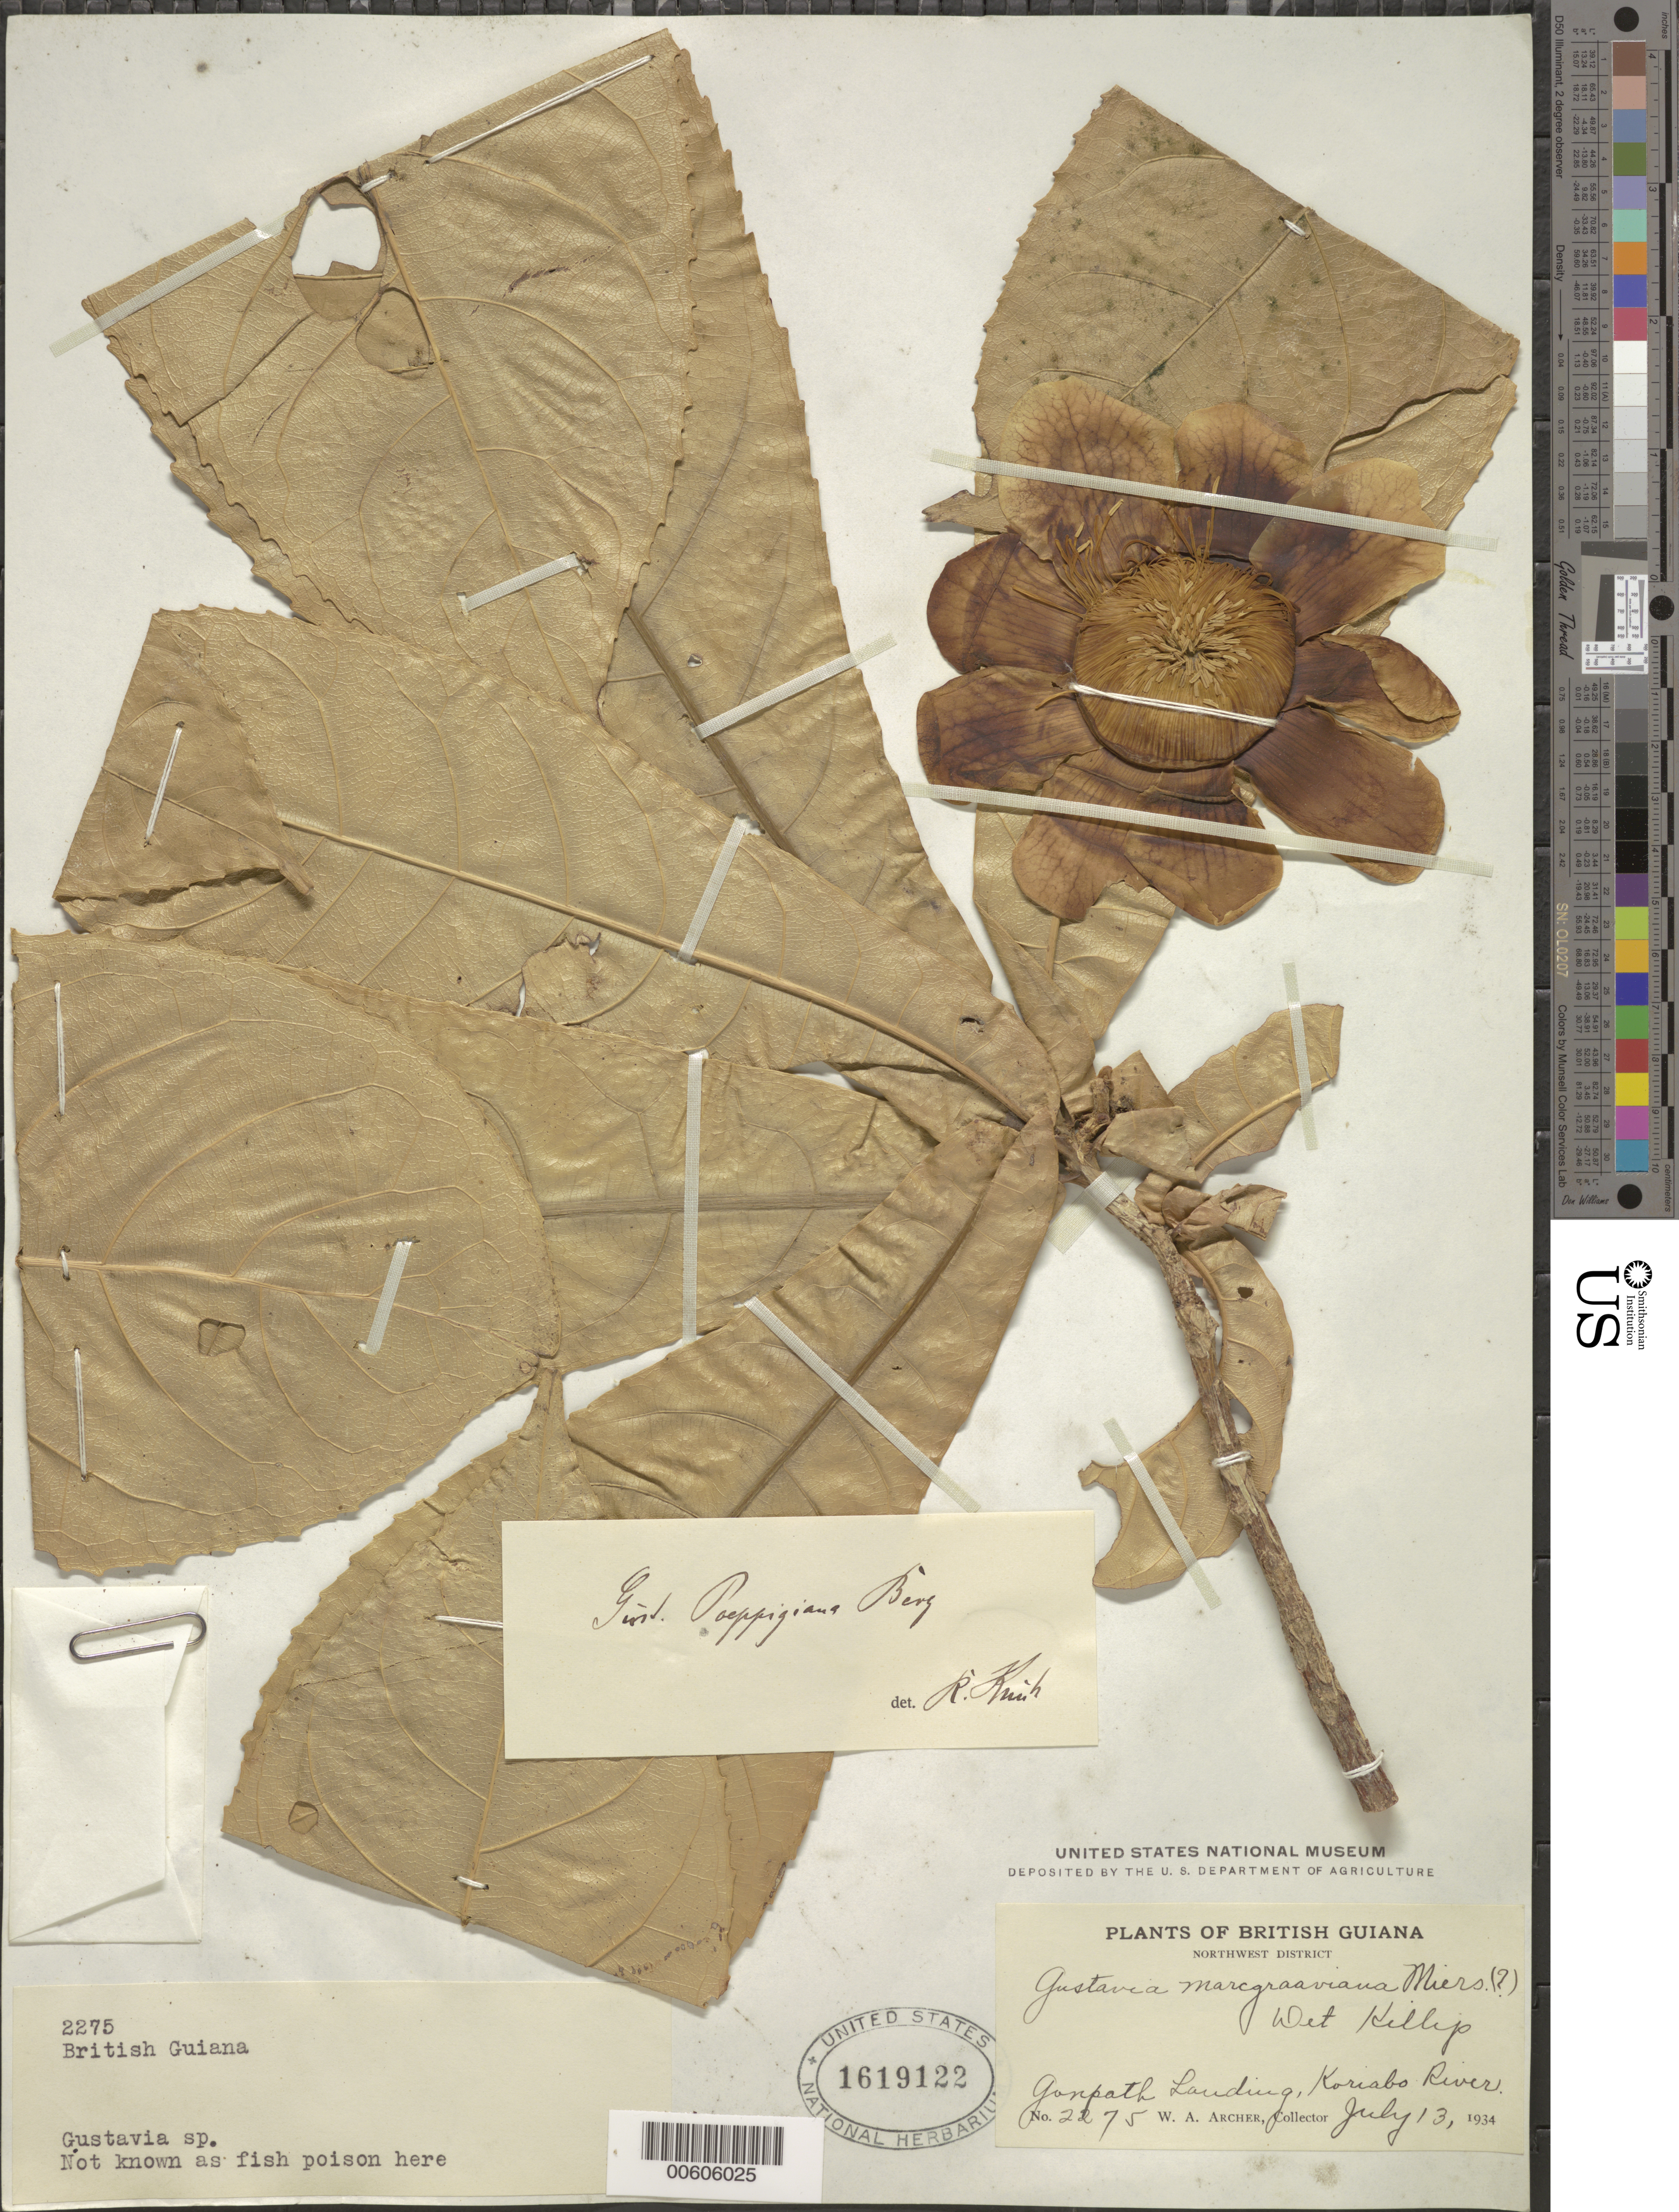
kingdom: Plantae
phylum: Tracheophyta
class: Magnoliopsida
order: Ericales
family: Lecythidaceae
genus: Gustavia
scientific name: Gustavia poeppigiana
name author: O. Berg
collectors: W. A. Archer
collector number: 2275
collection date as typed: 13-Jul-34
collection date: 1934-07-13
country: Guyana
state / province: Barima-Waini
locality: Koriabo R., Gonpath Landing, NW District [?]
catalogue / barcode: US 1619122